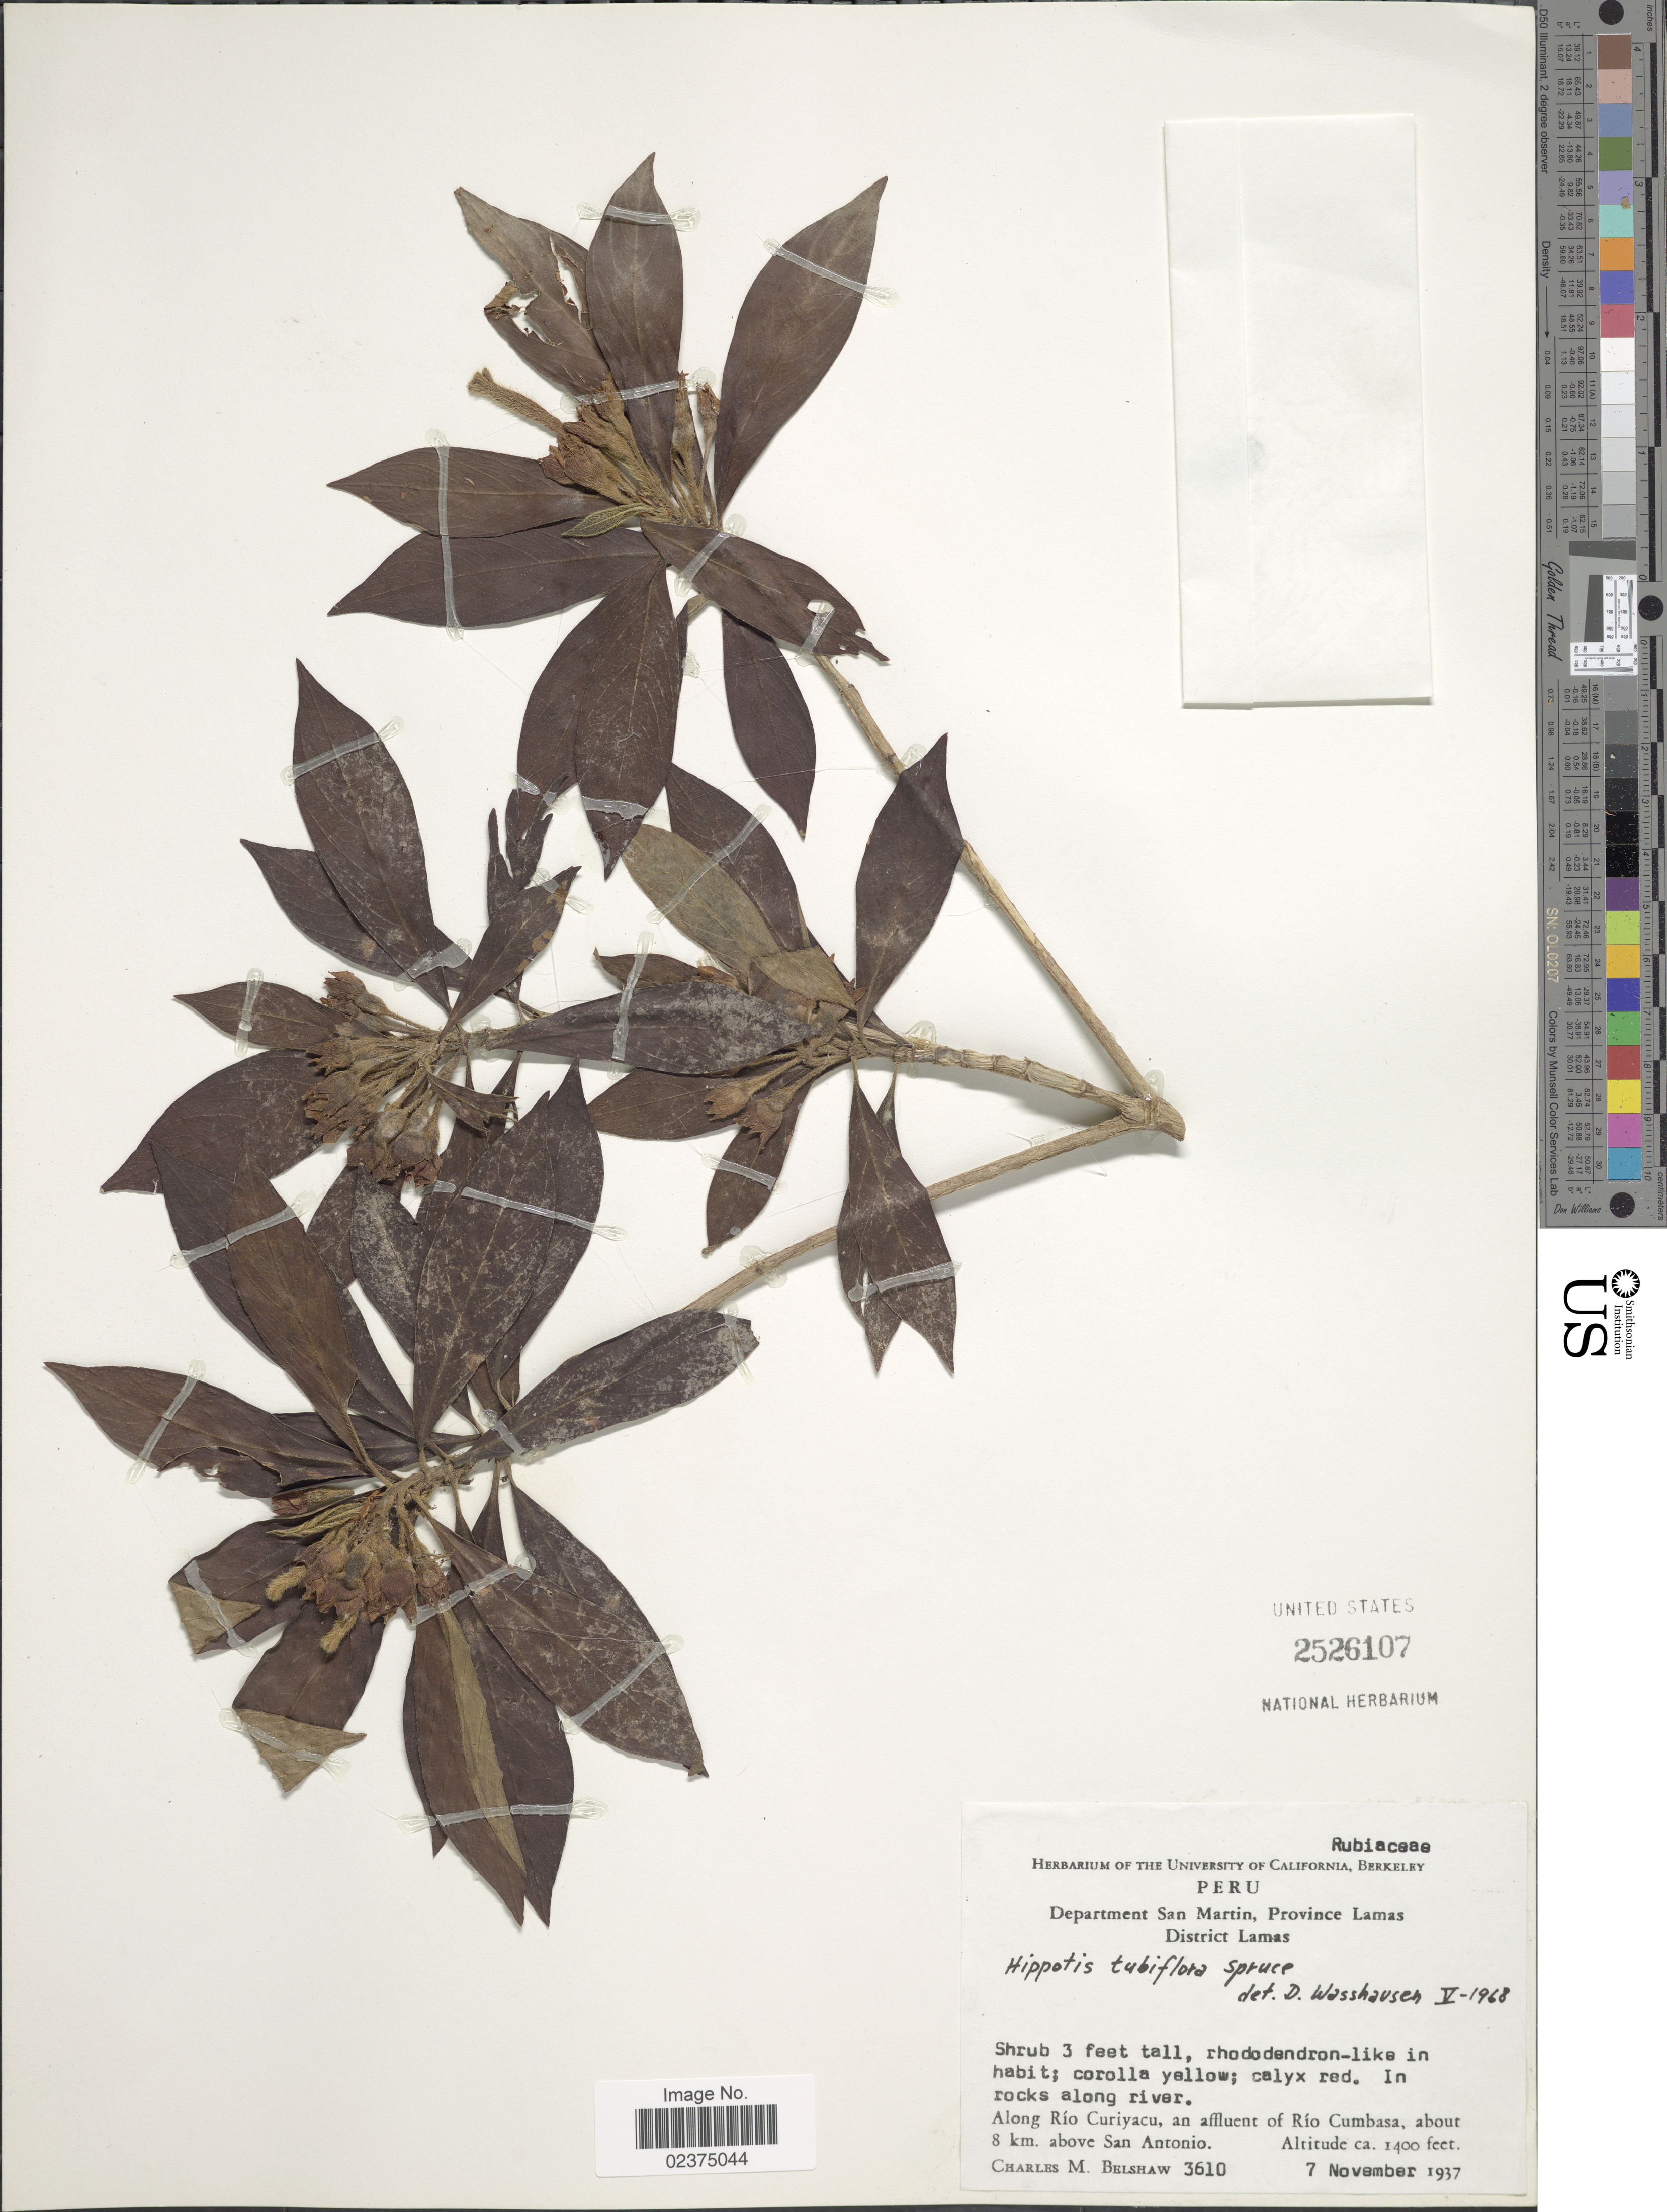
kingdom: Plantae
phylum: Tracheophyta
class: Magnoliopsida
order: Gentianales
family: Rubiaceae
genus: Hippotis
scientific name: Hippotis tubiflora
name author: Spruce ex K. Schum.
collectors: C. Shaw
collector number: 3610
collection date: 1937-11-07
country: Peru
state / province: San Martín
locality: Province Lamas, District Lamas, in rocks along river, along Rio Curiyacu, an affluent of Rio Cumbasa, about 8 km. above San Antonio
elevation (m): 427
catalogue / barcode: US 2526107